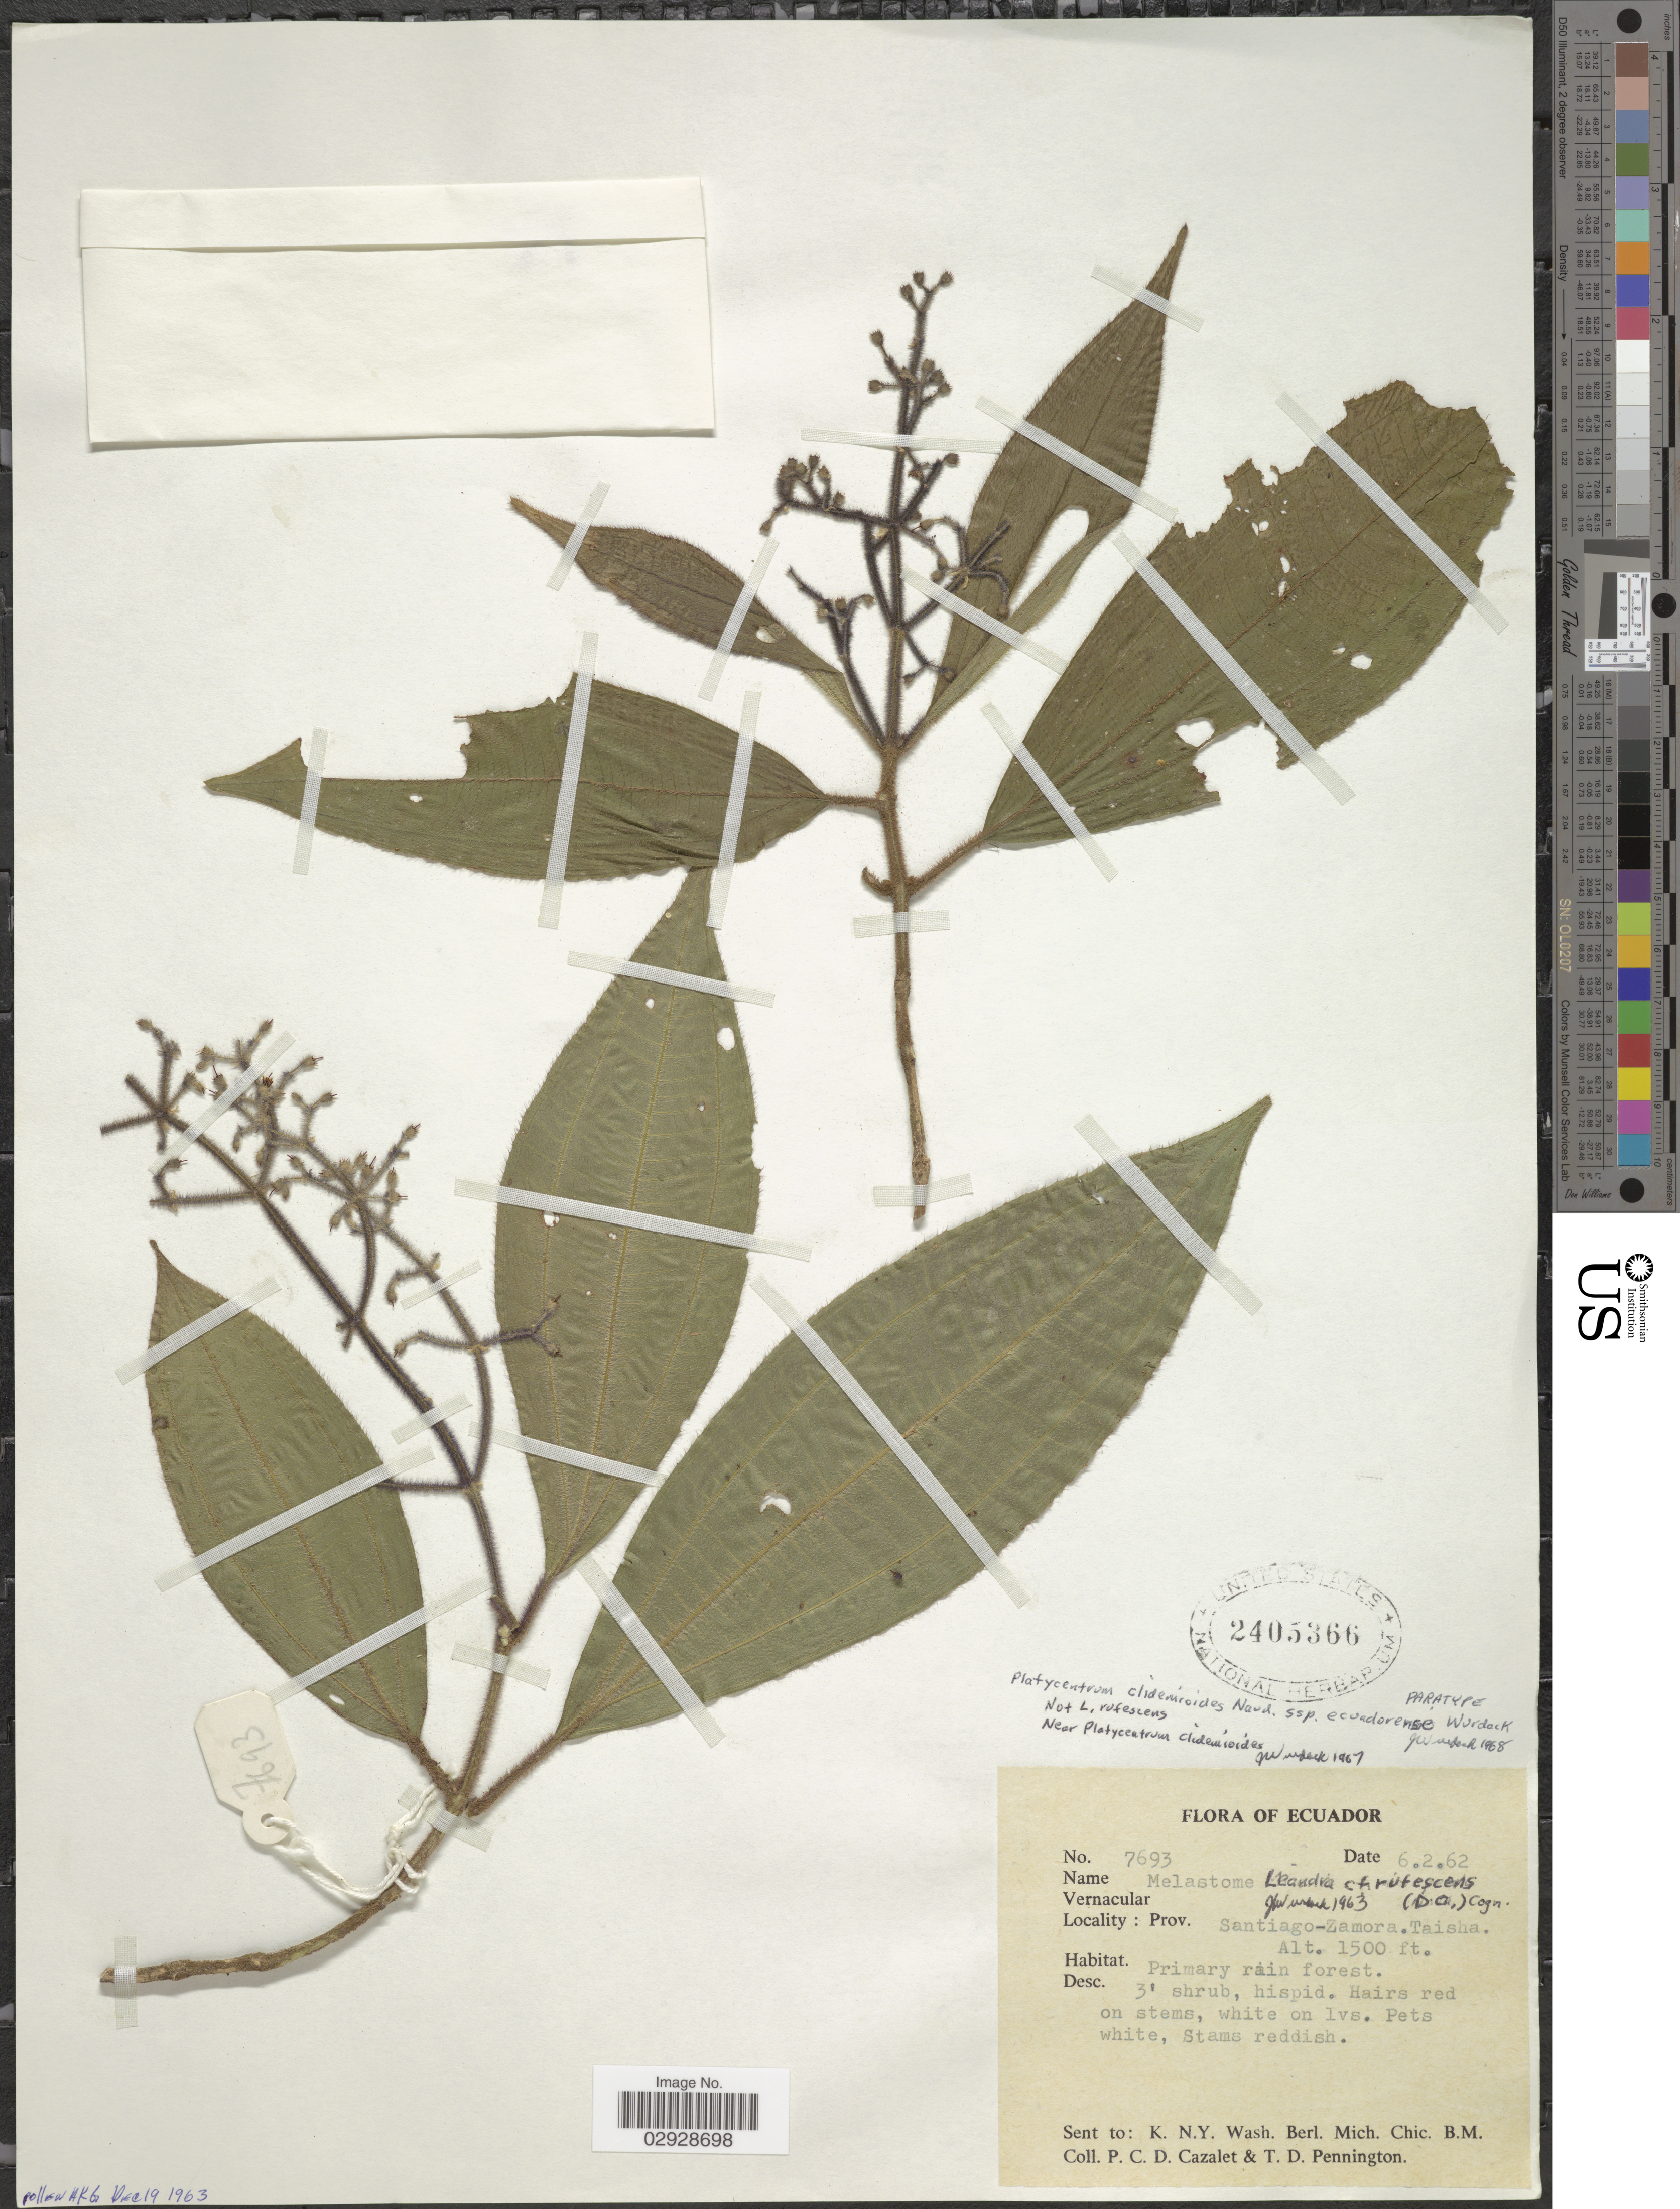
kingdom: Plantae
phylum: Tracheophyta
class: Magnoliopsida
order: Myrtales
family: Melastomataceae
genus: Leandra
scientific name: Leandra clidemioides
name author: (Naudin) Wurdack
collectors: P. C. D. Cazalet & T. D. Pennington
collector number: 7693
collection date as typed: Transcribed d/m/y: 6/2/62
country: Ecuador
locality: Prov. Santiago-Zamora. Taisha.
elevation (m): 457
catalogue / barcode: US 2405366